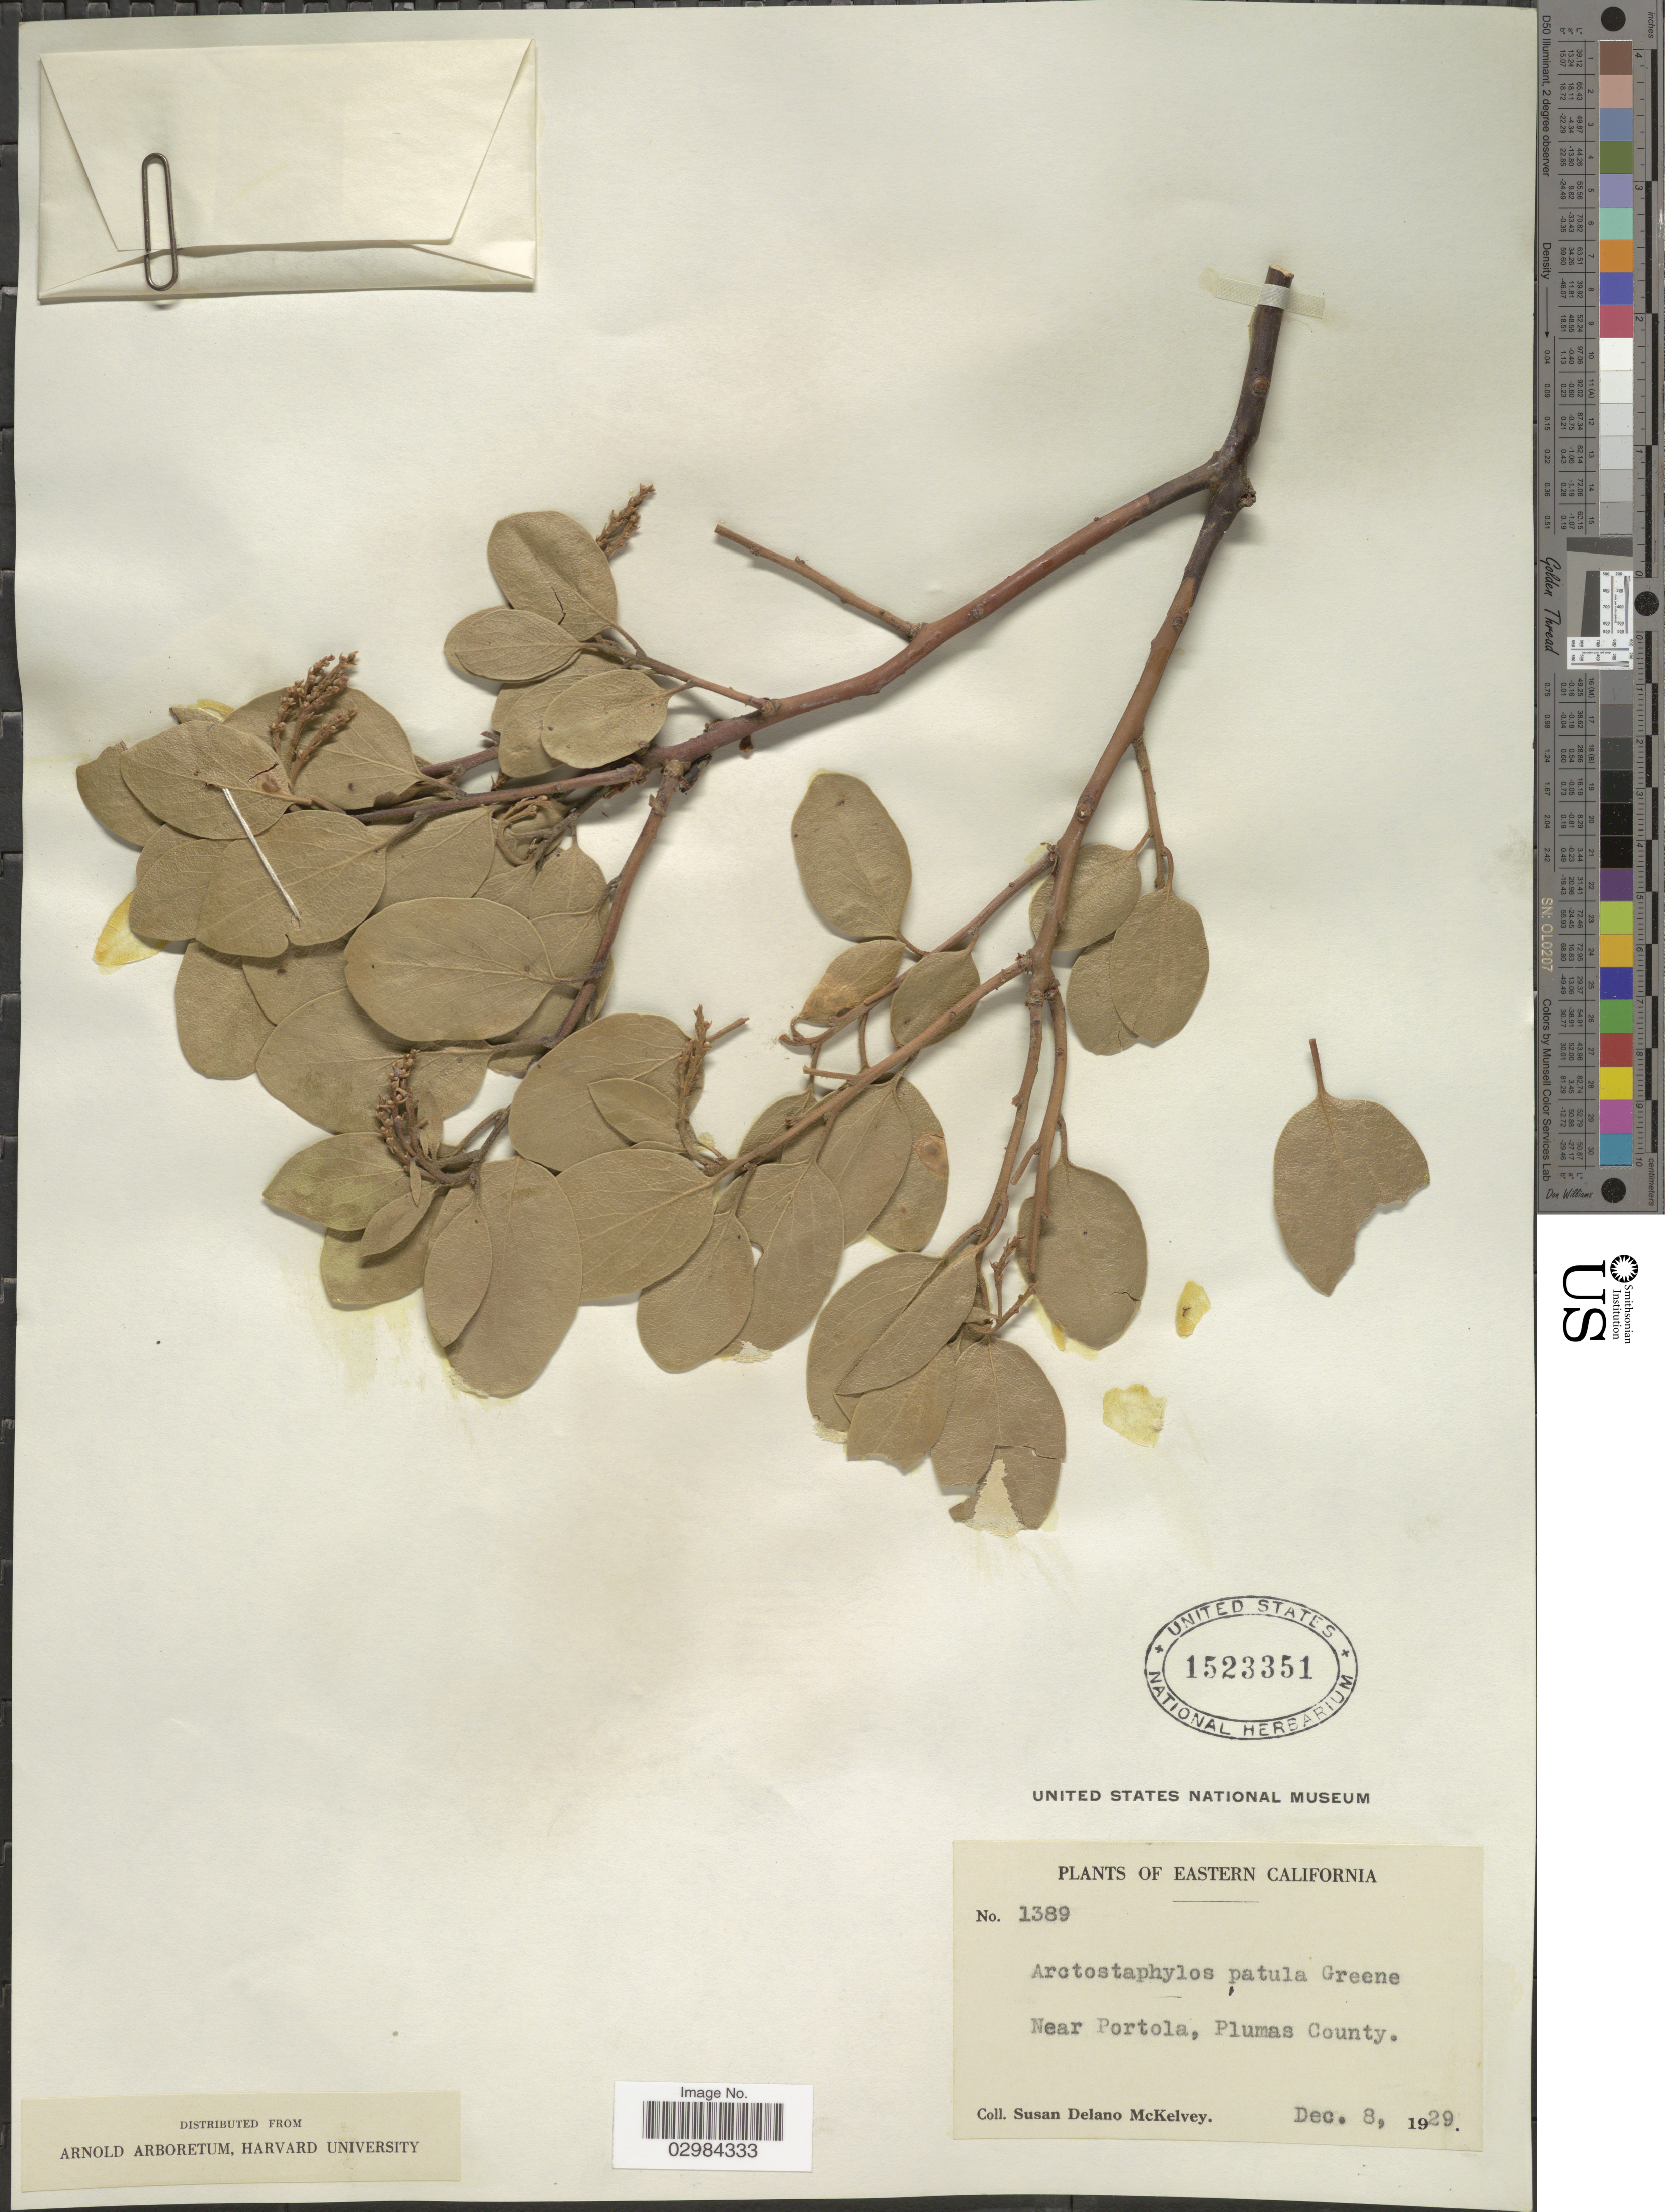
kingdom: Plantae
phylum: Tracheophyta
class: Magnoliopsida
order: Ericales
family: Ericaceae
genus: Arctostaphylos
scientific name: Arctostaphylos patula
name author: Greene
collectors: S. A. McKelvey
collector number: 1389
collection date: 1929-12-08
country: United States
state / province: California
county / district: Plumas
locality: Eastern California, Near Portola, Plumas County.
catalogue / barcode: US 1523351